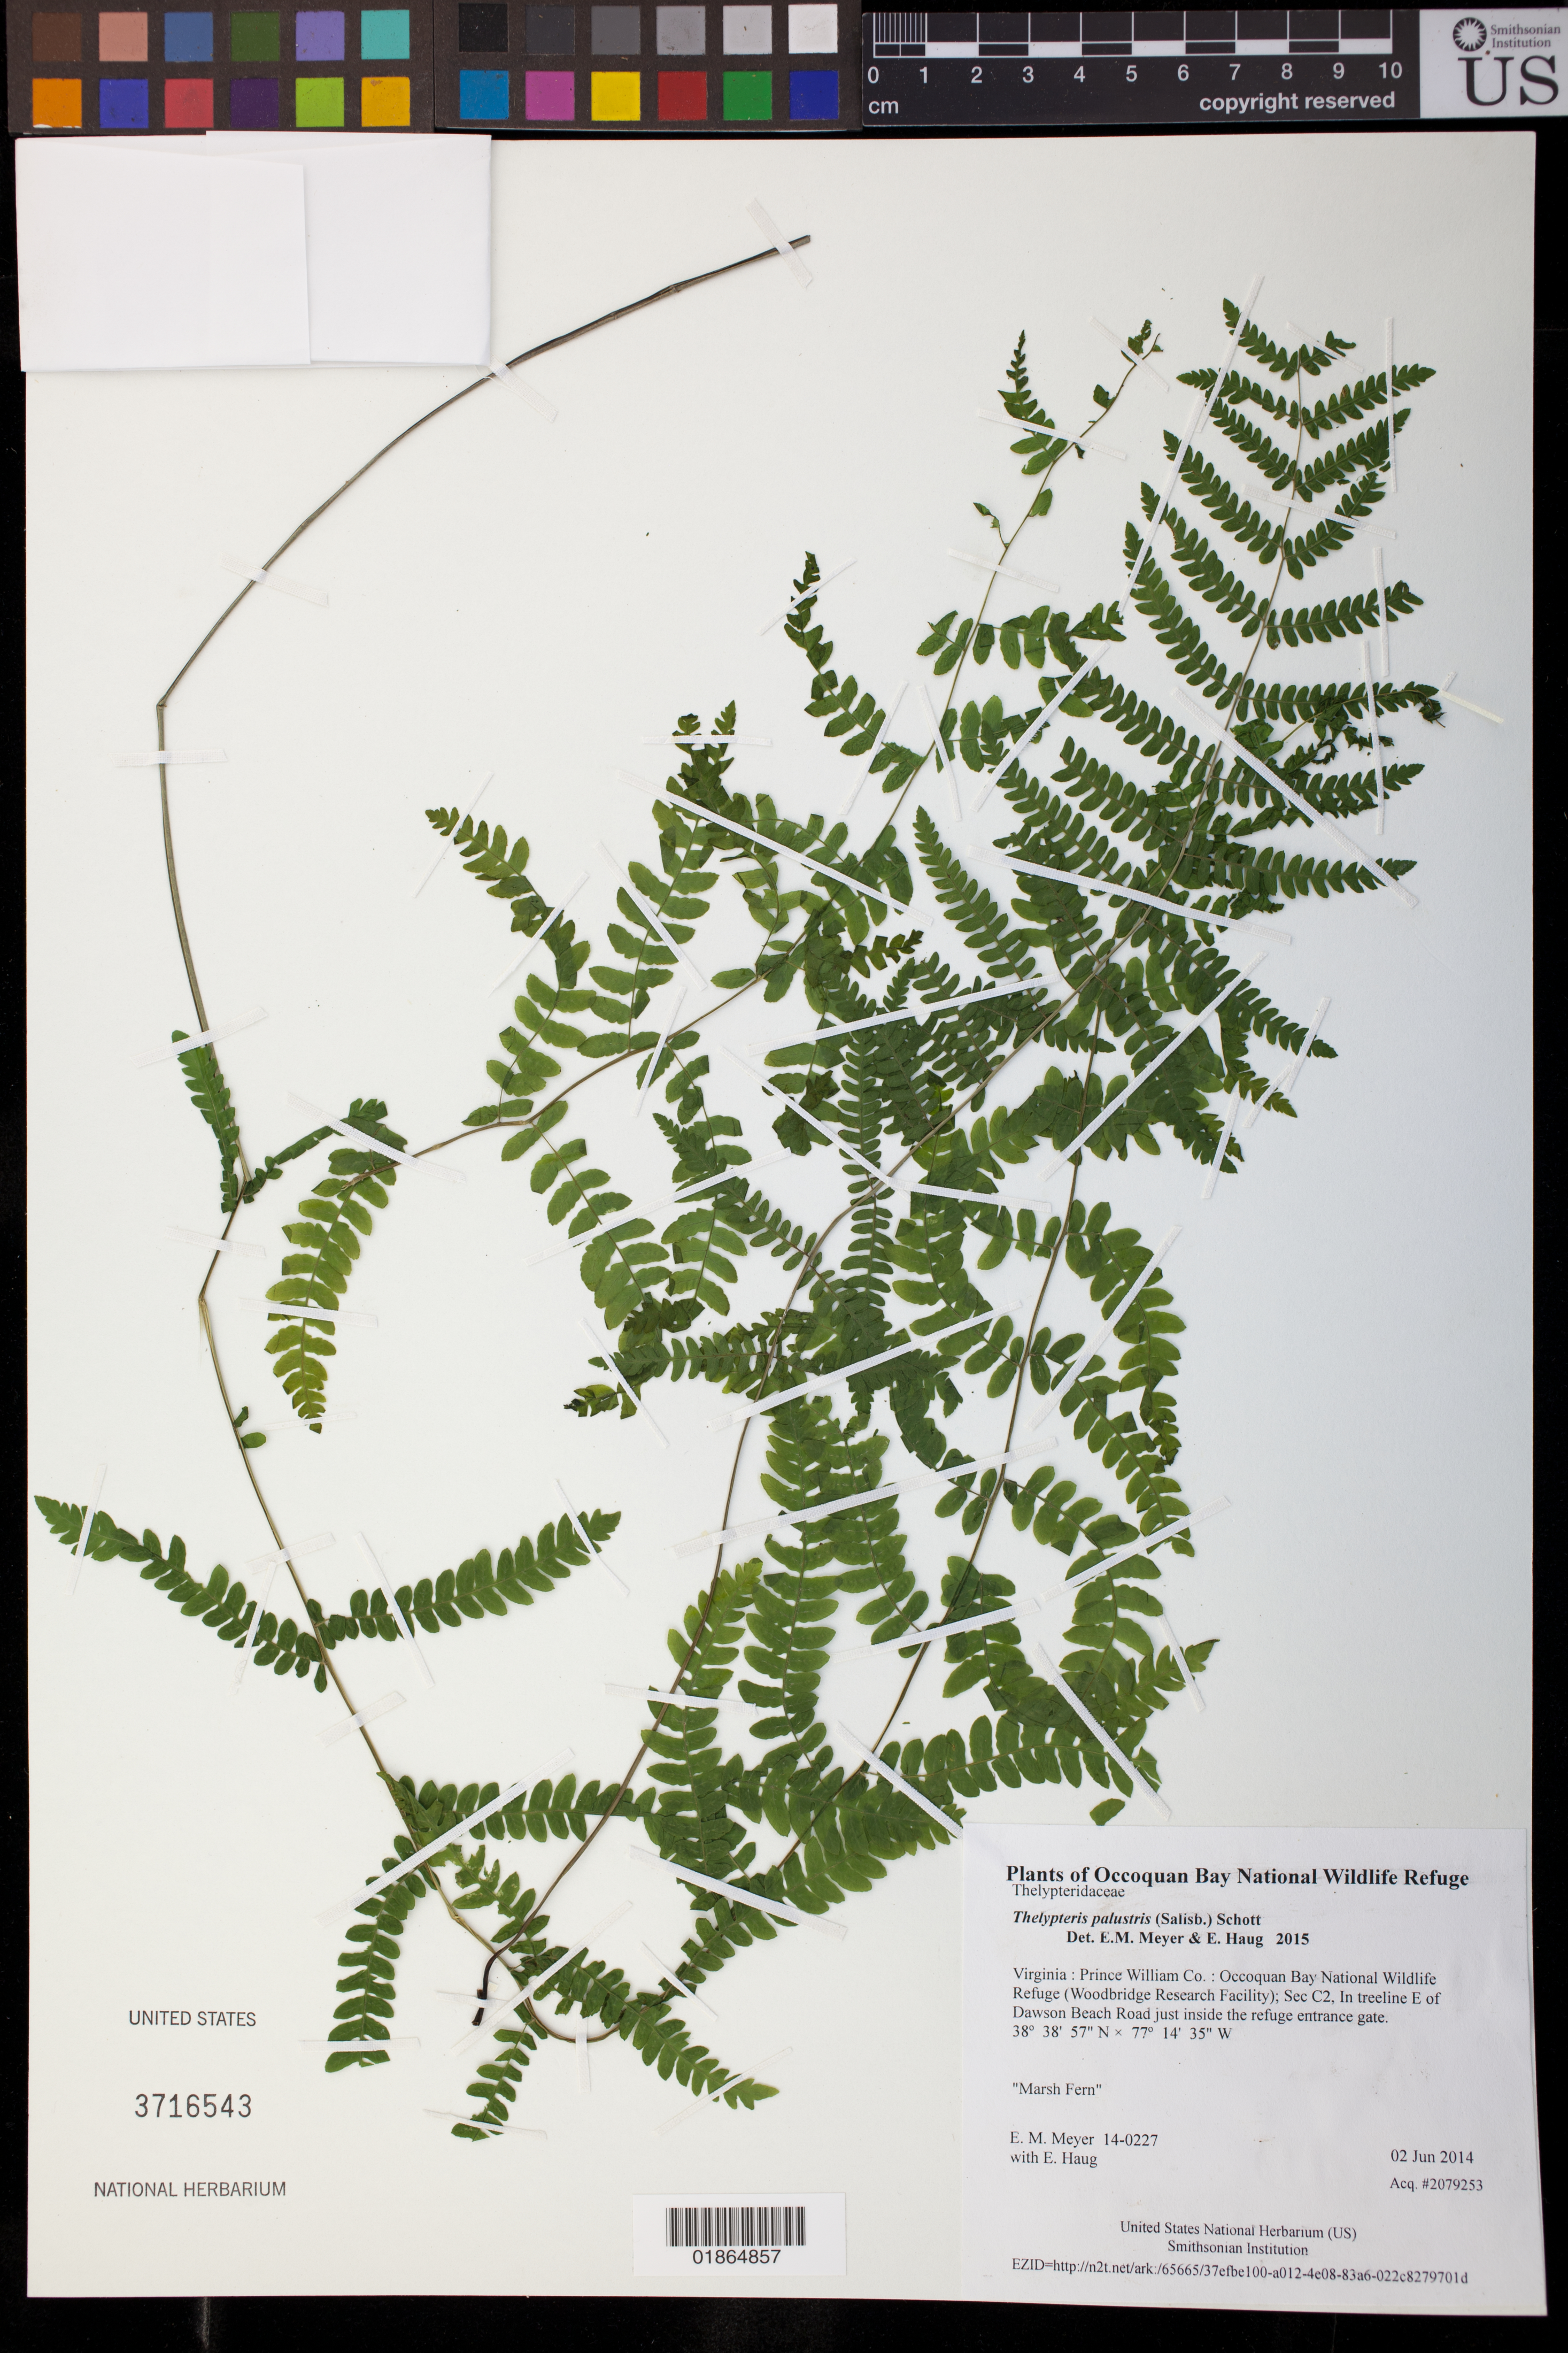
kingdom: Plantae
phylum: Tracheophyta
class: Polypodiopsida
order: Polypodiales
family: Thelypteridaceae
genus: Thelypteris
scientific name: Thelypteris palustris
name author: (Salisb.) Schott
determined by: Meyer, E. M.; Haug, E.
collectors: E. M. Meyer & E. Haug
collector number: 14-0227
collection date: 2014-06-02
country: United States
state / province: Virginia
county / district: Prince William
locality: Occoquan Bay National Wildlife Refuge (Woodbridge Research Facility); Sec C2, In treeline E of Dawson Beach Road just inside the refuge entrance gate.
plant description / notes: Marsh Fern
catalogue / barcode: US 3716543